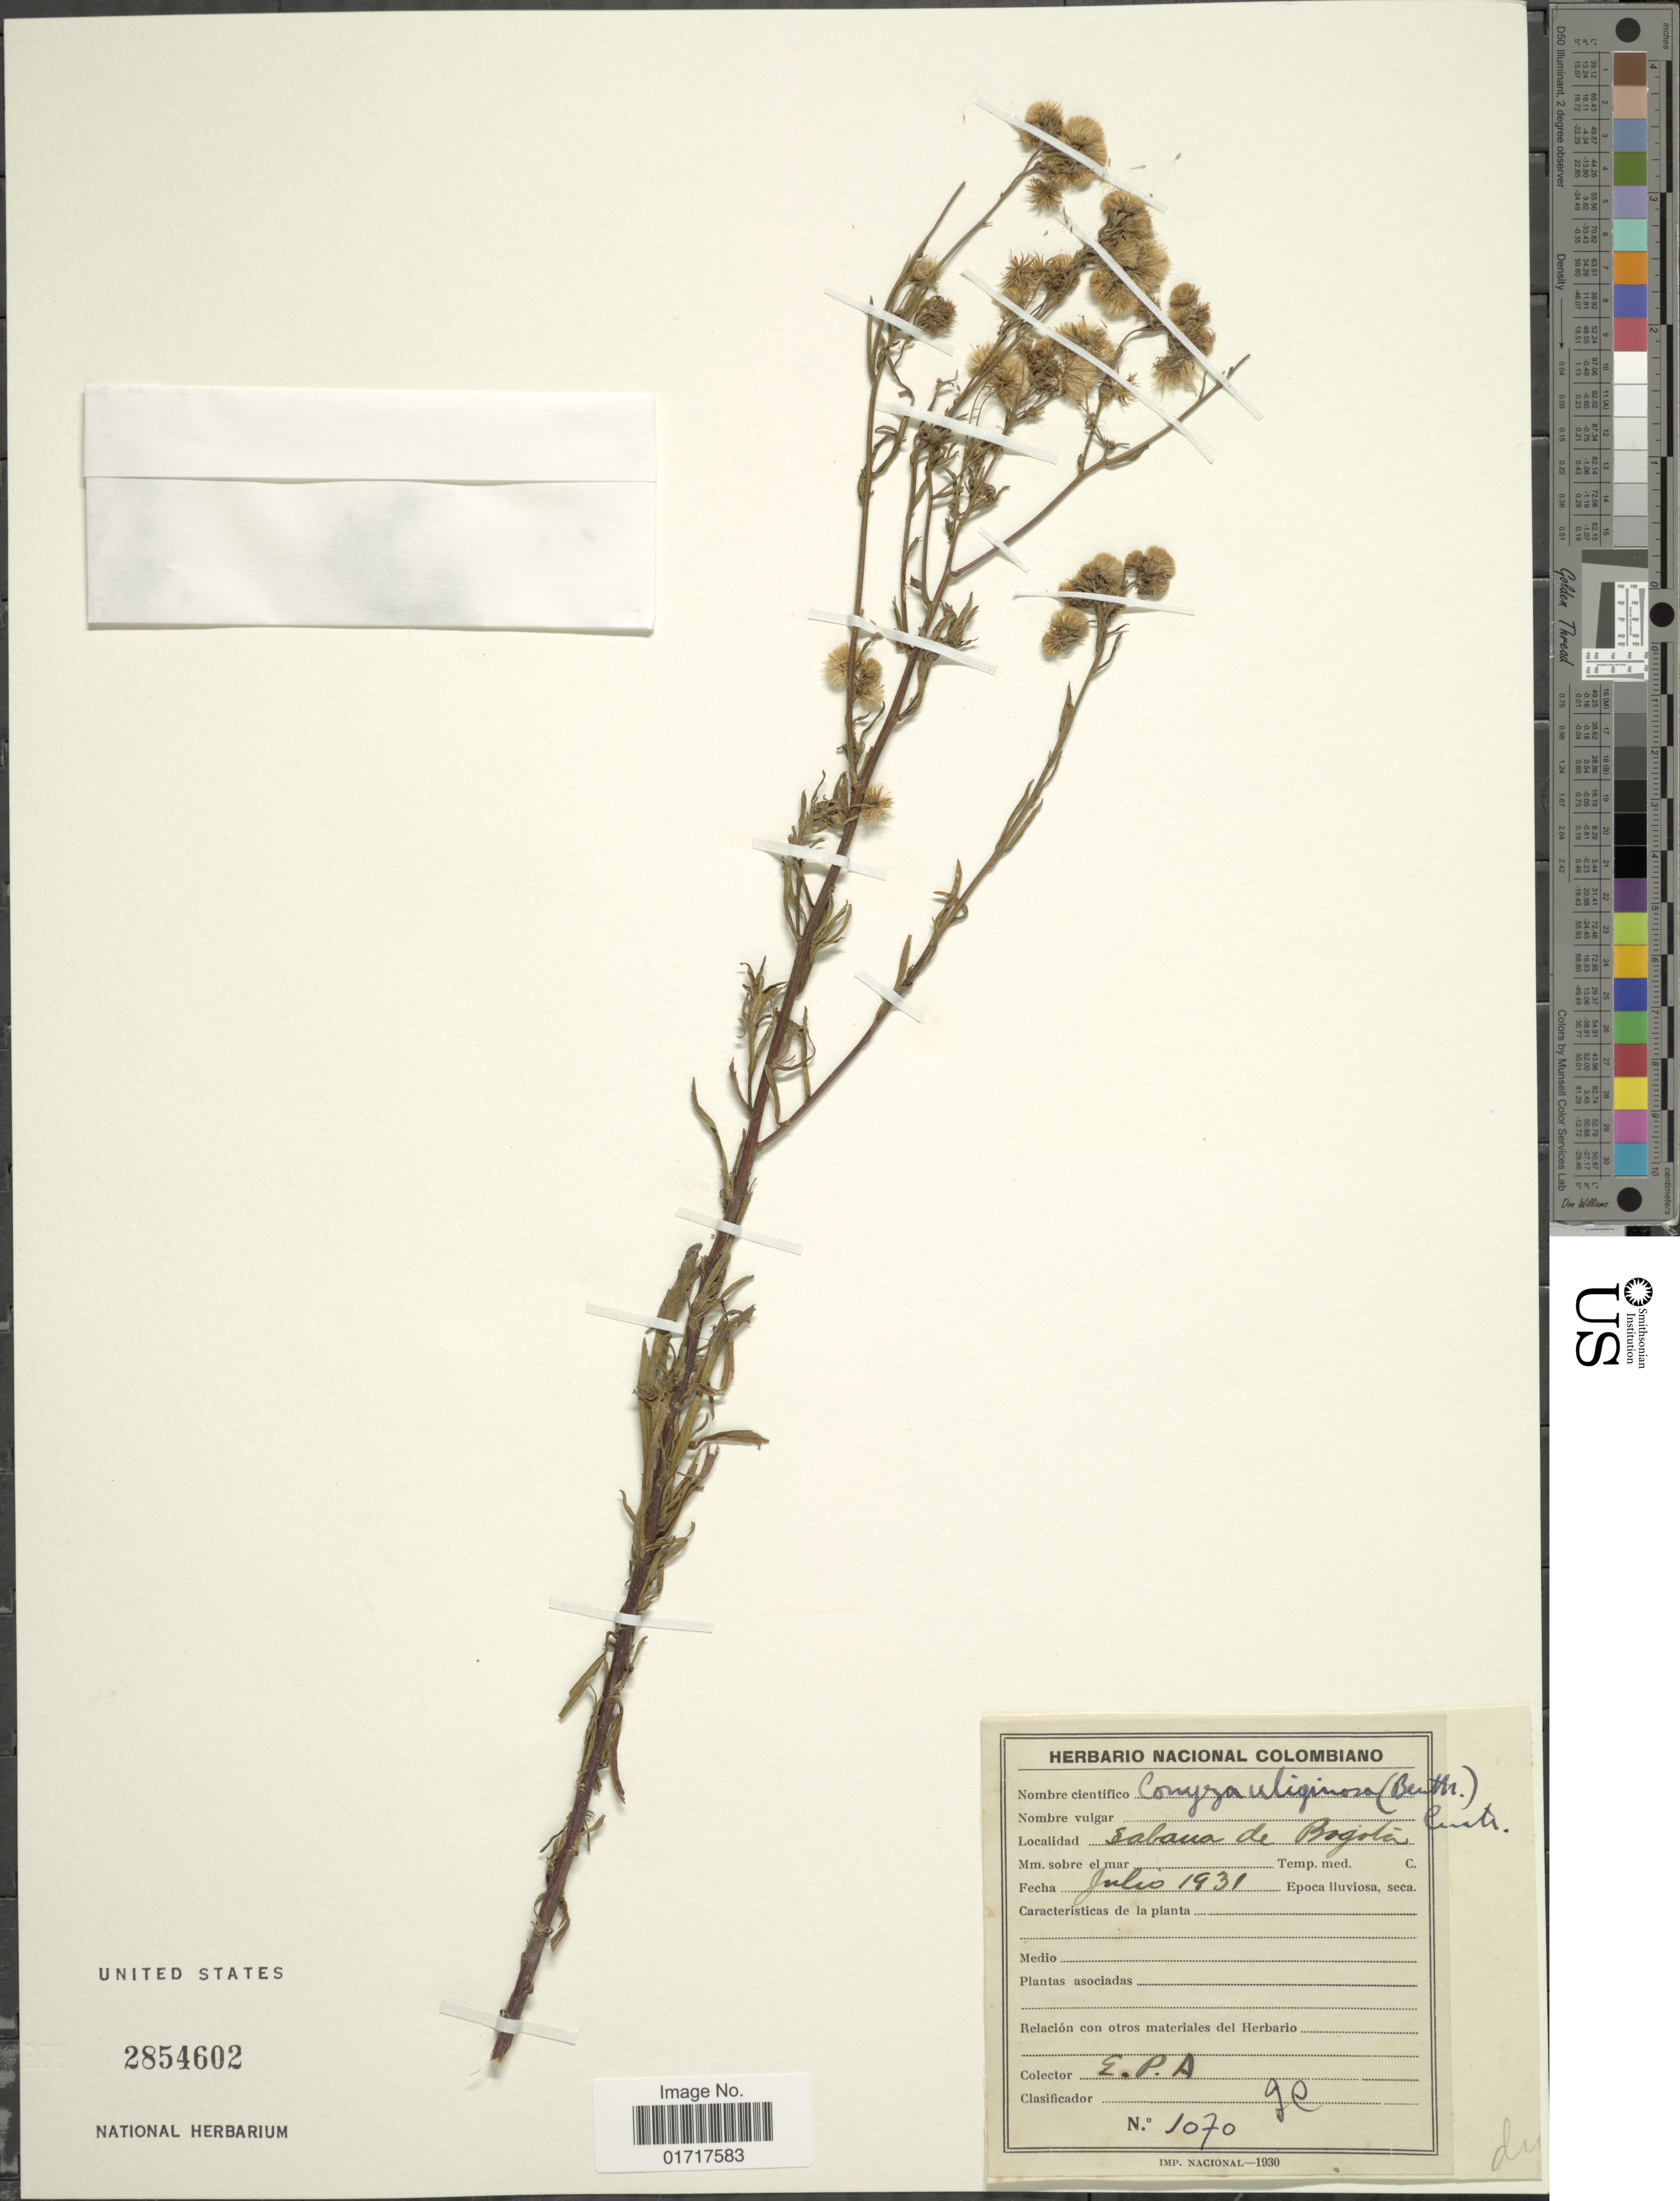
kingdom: Plantae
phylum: Tracheophyta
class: Magnoliopsida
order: Asterales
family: Asteraceae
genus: Conyza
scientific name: Conyza uliginosa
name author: (Benth.) Cuatrec.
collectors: E. Pérez Arbeláez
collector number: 1070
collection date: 1931-07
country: Colombia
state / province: Bogota D.C.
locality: Sabana de Bogota.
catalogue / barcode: US 2854602